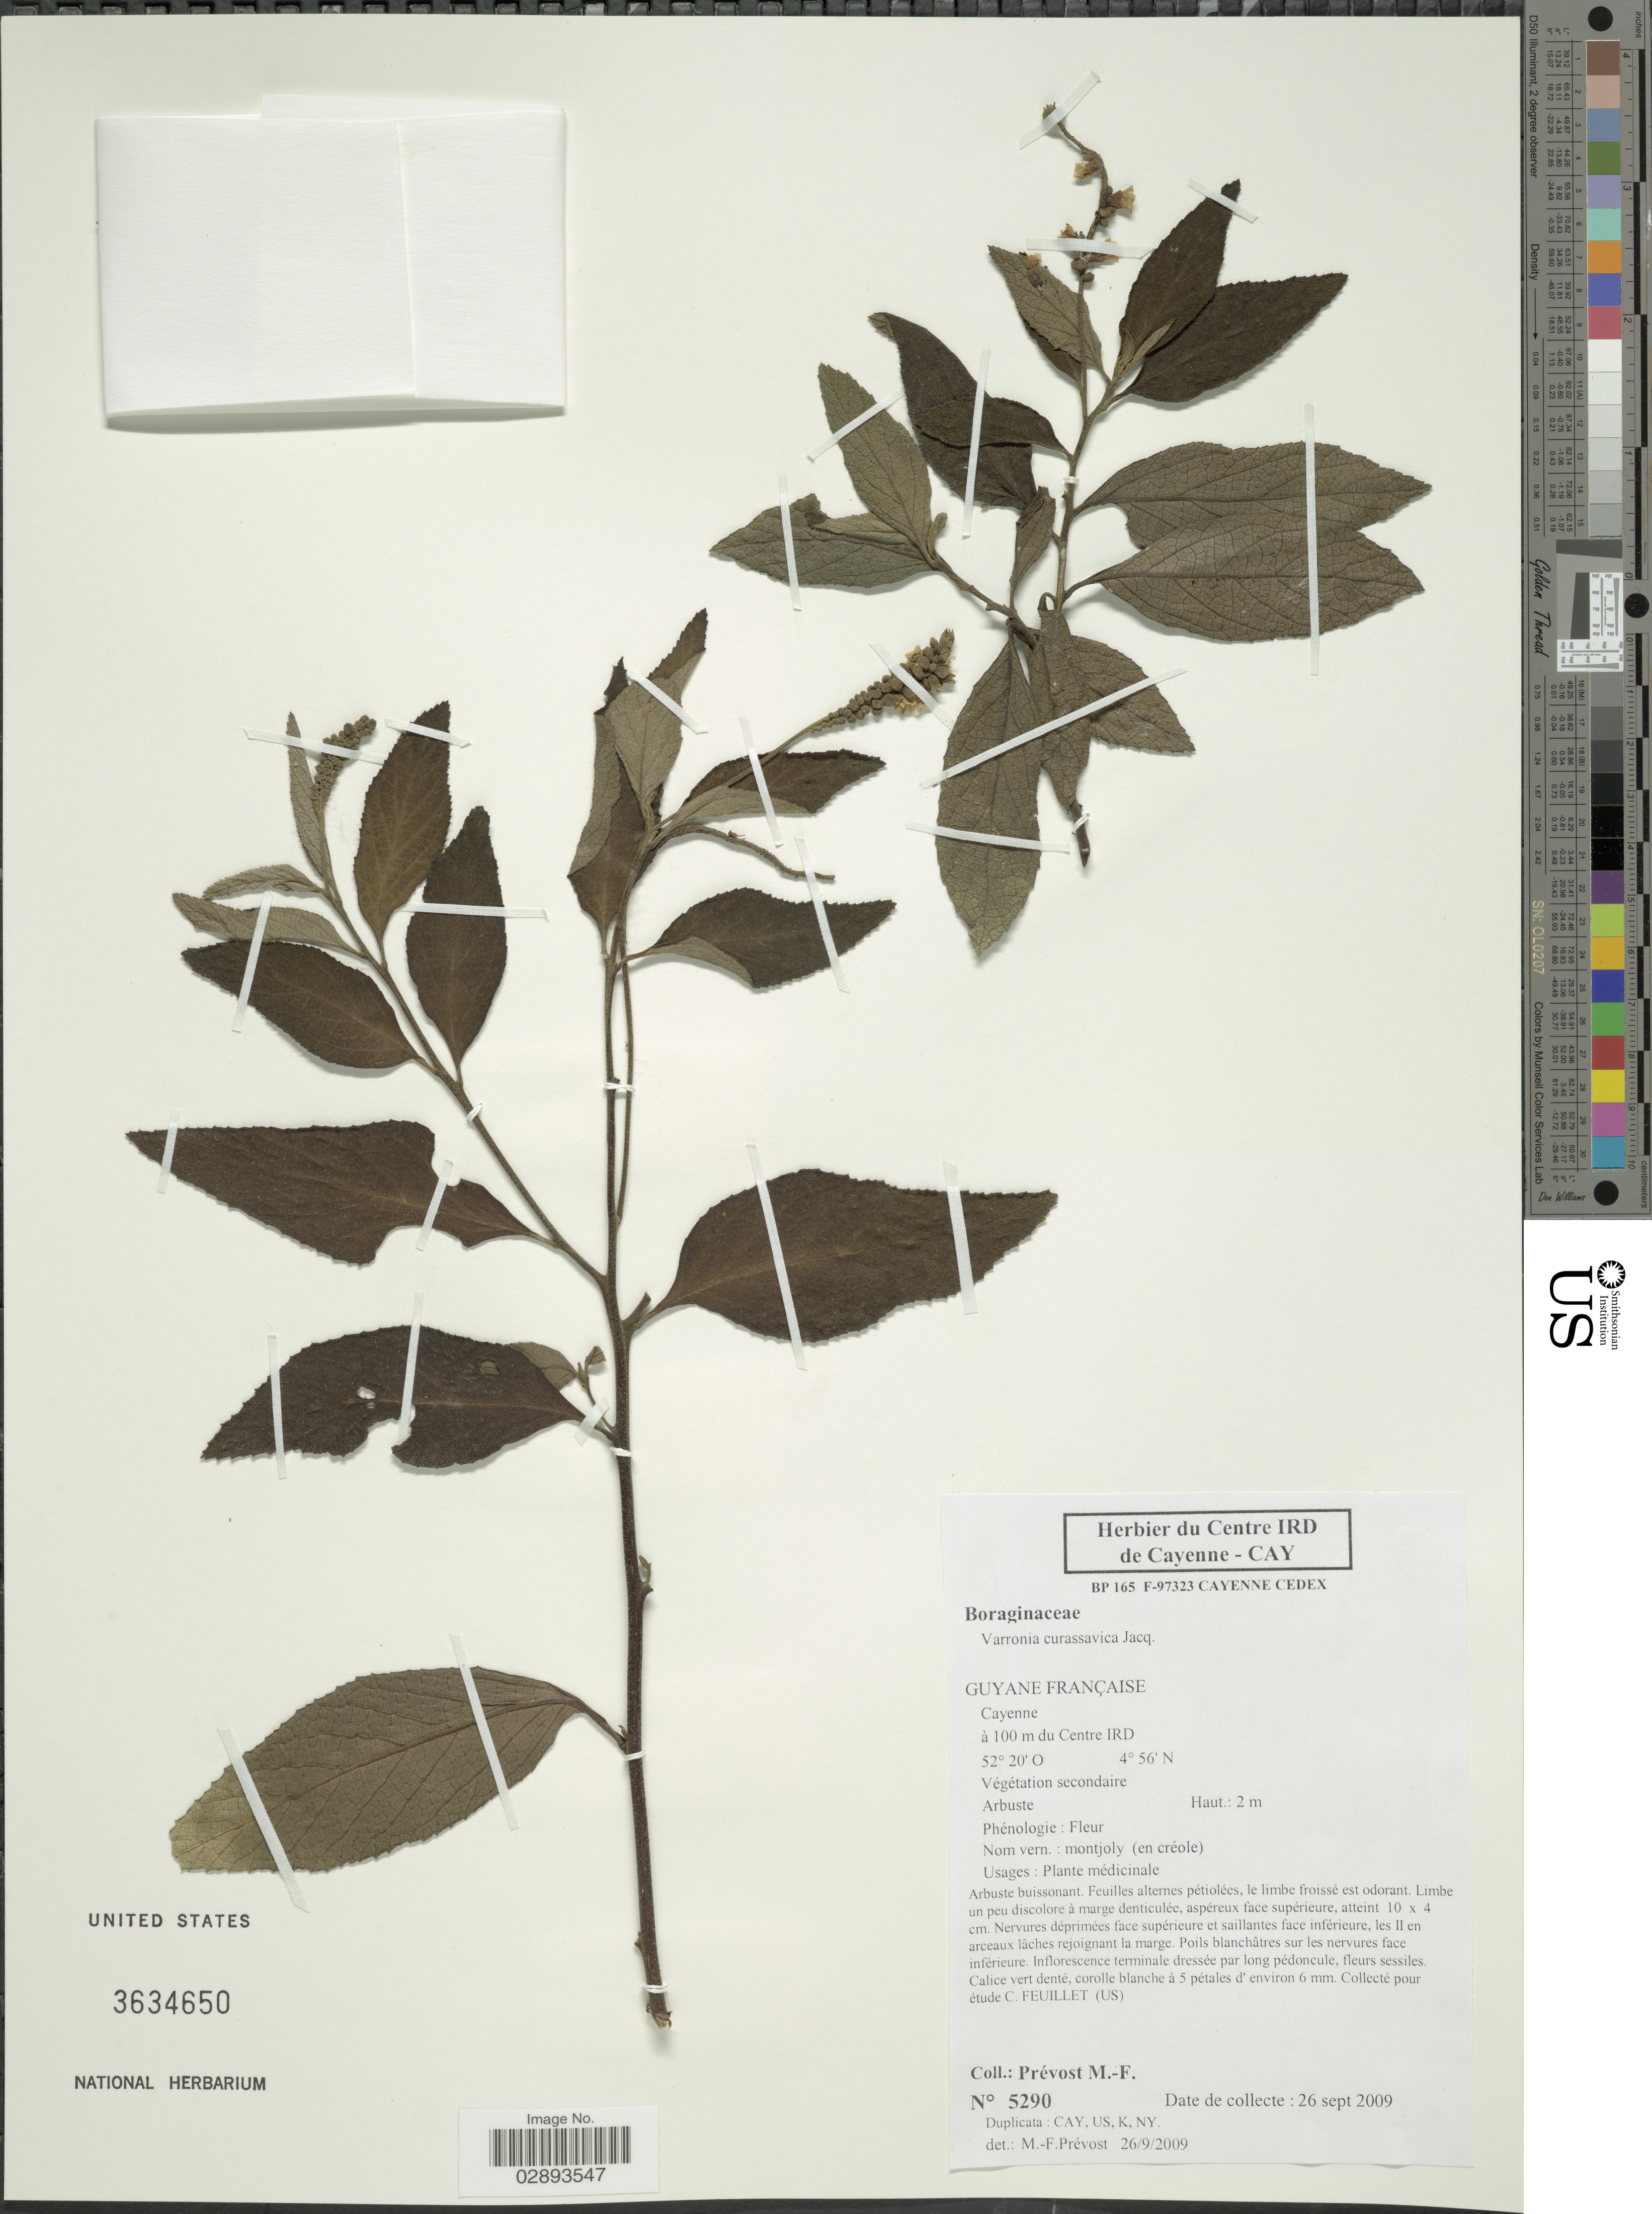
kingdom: Plantae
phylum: Tracheophyta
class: Magnoliopsida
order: Boraginales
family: Cordiaceae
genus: Varronia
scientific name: Varronia curassavica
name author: Jacq.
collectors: M.-F. Prévost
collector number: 5290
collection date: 2009-09-26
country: French Guiana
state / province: Cayenne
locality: Cayenne, à 100 m du Centre IRD.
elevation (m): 2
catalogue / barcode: US 3634650